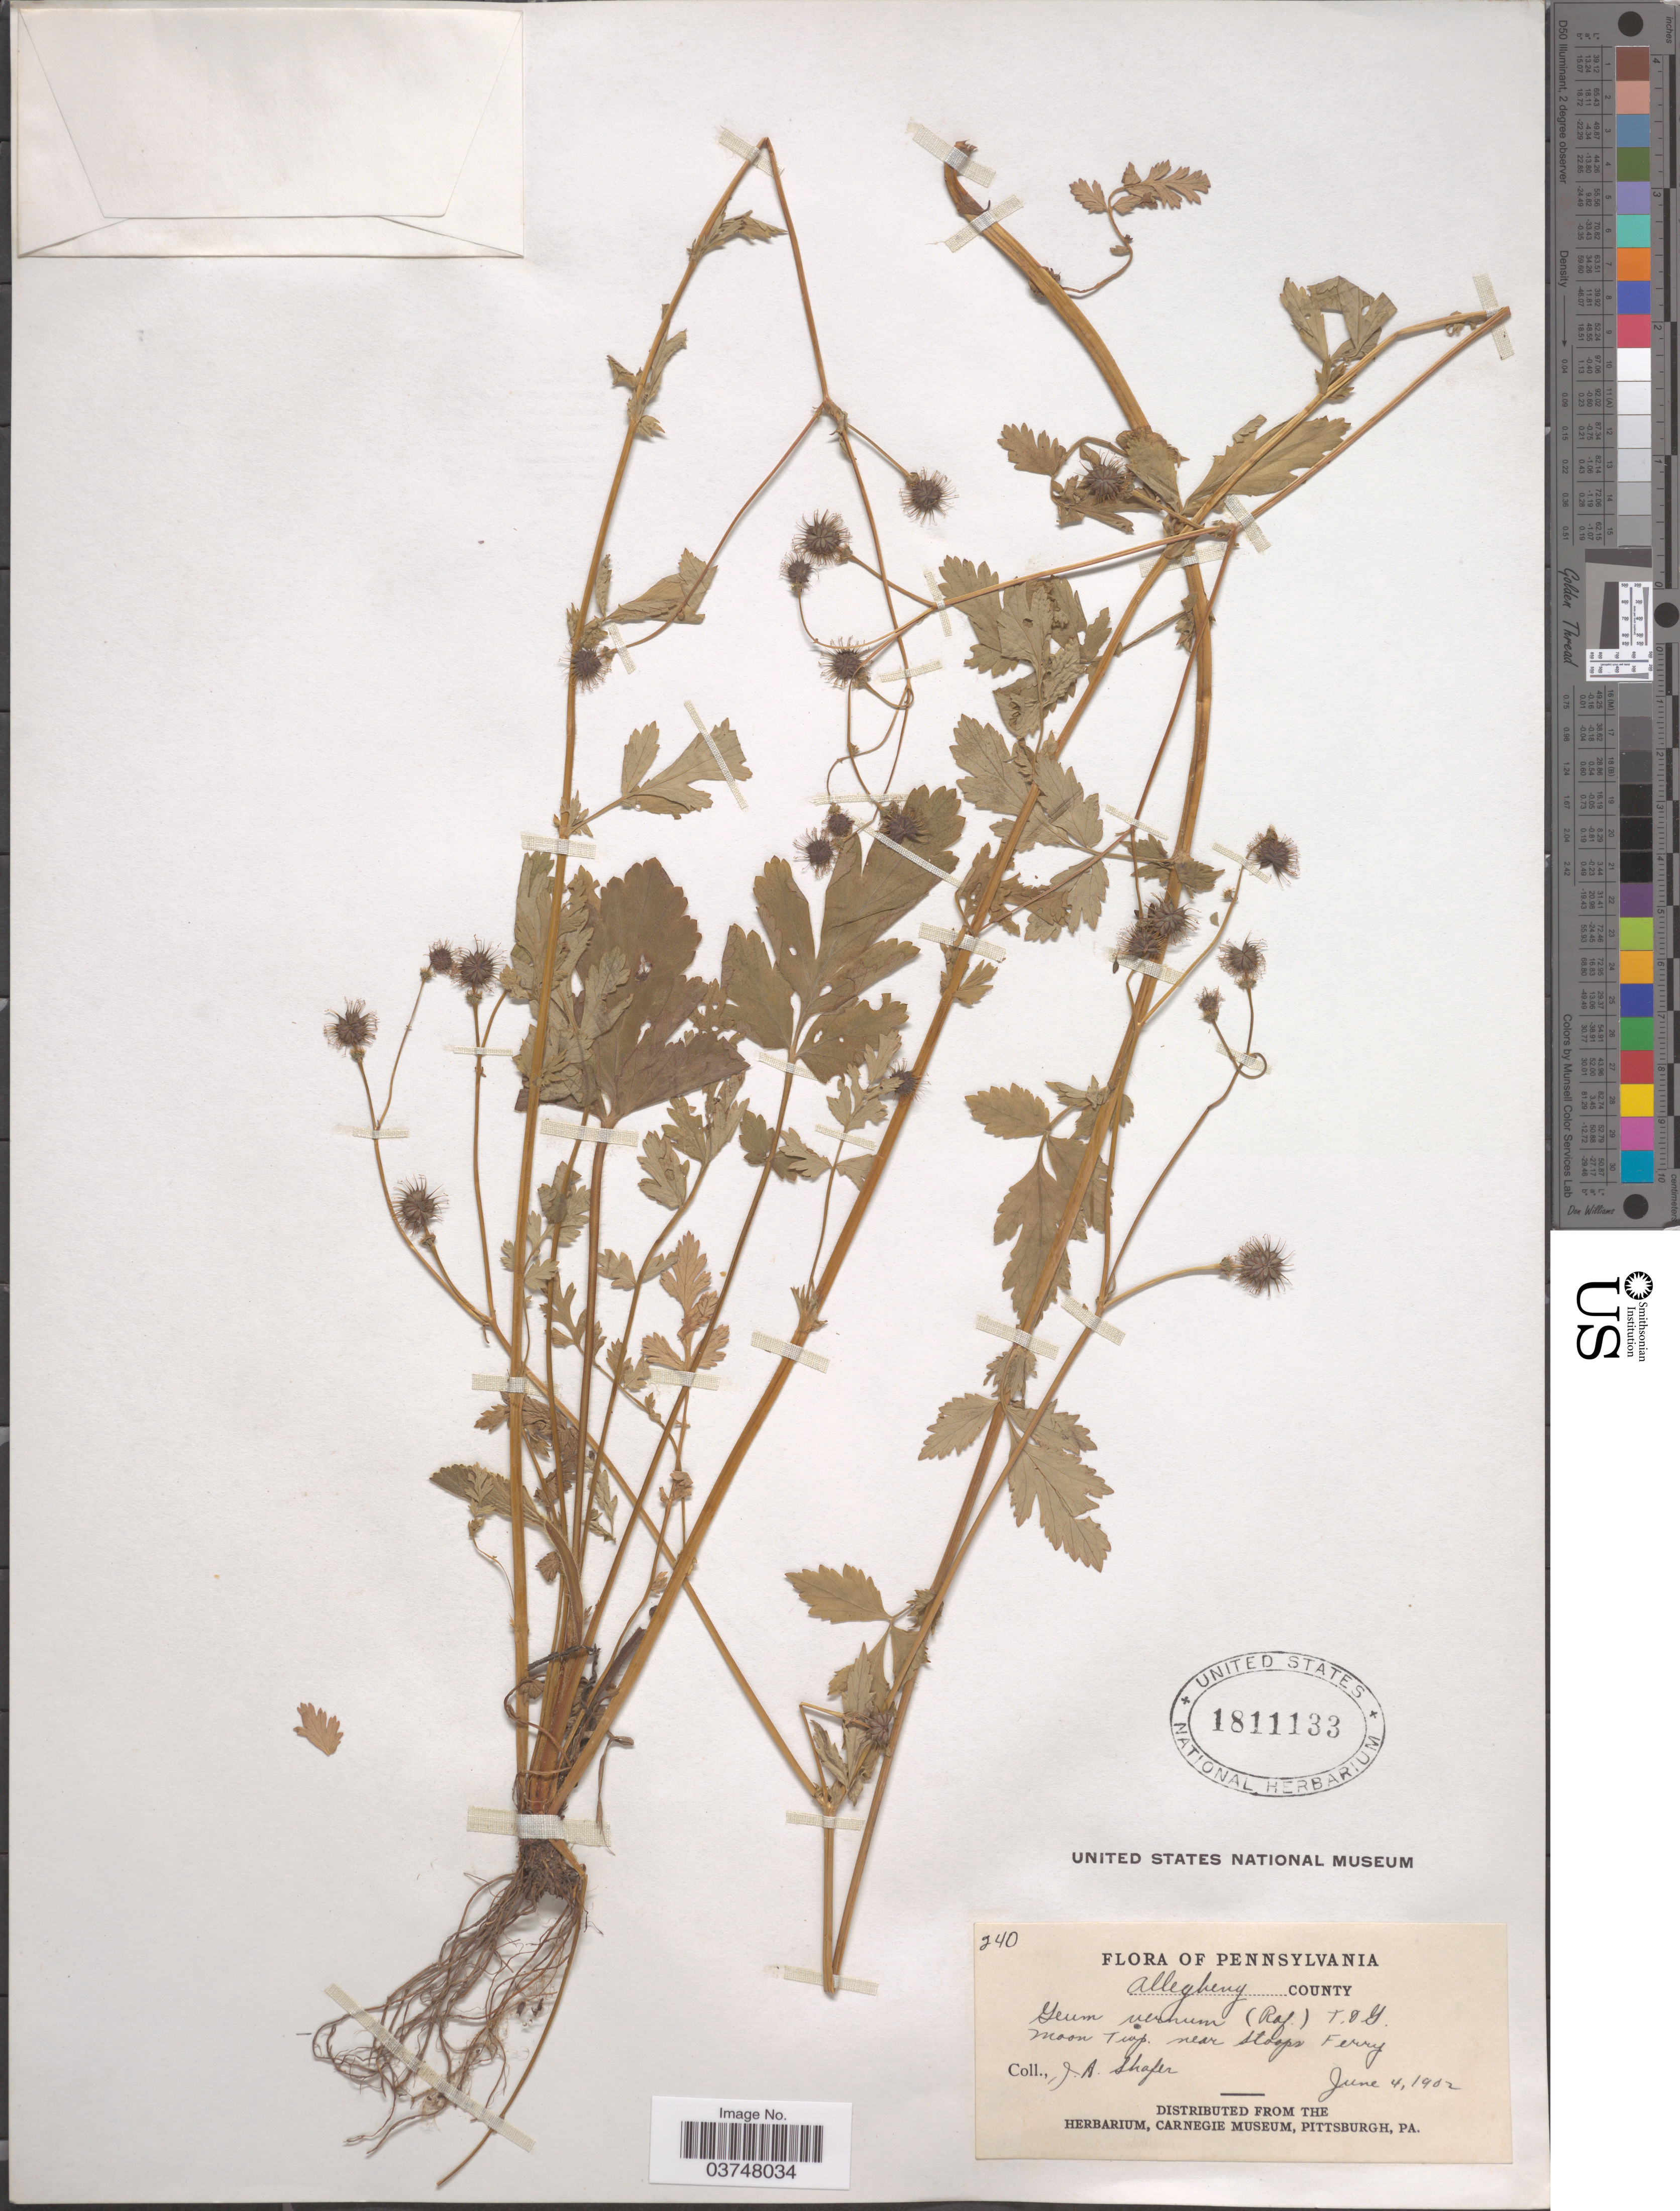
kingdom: Plantae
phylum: Tracheophyta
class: Magnoliopsida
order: Rosales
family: Rosaceae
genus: Geum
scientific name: Geum vernum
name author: (Raf.) Torr. & A. Gray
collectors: J. A. Shafer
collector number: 240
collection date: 1902-06-04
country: United States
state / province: Pennsylvania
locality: Allegheny County. Moon Twp. near stoops Ferry.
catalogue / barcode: US 1811133